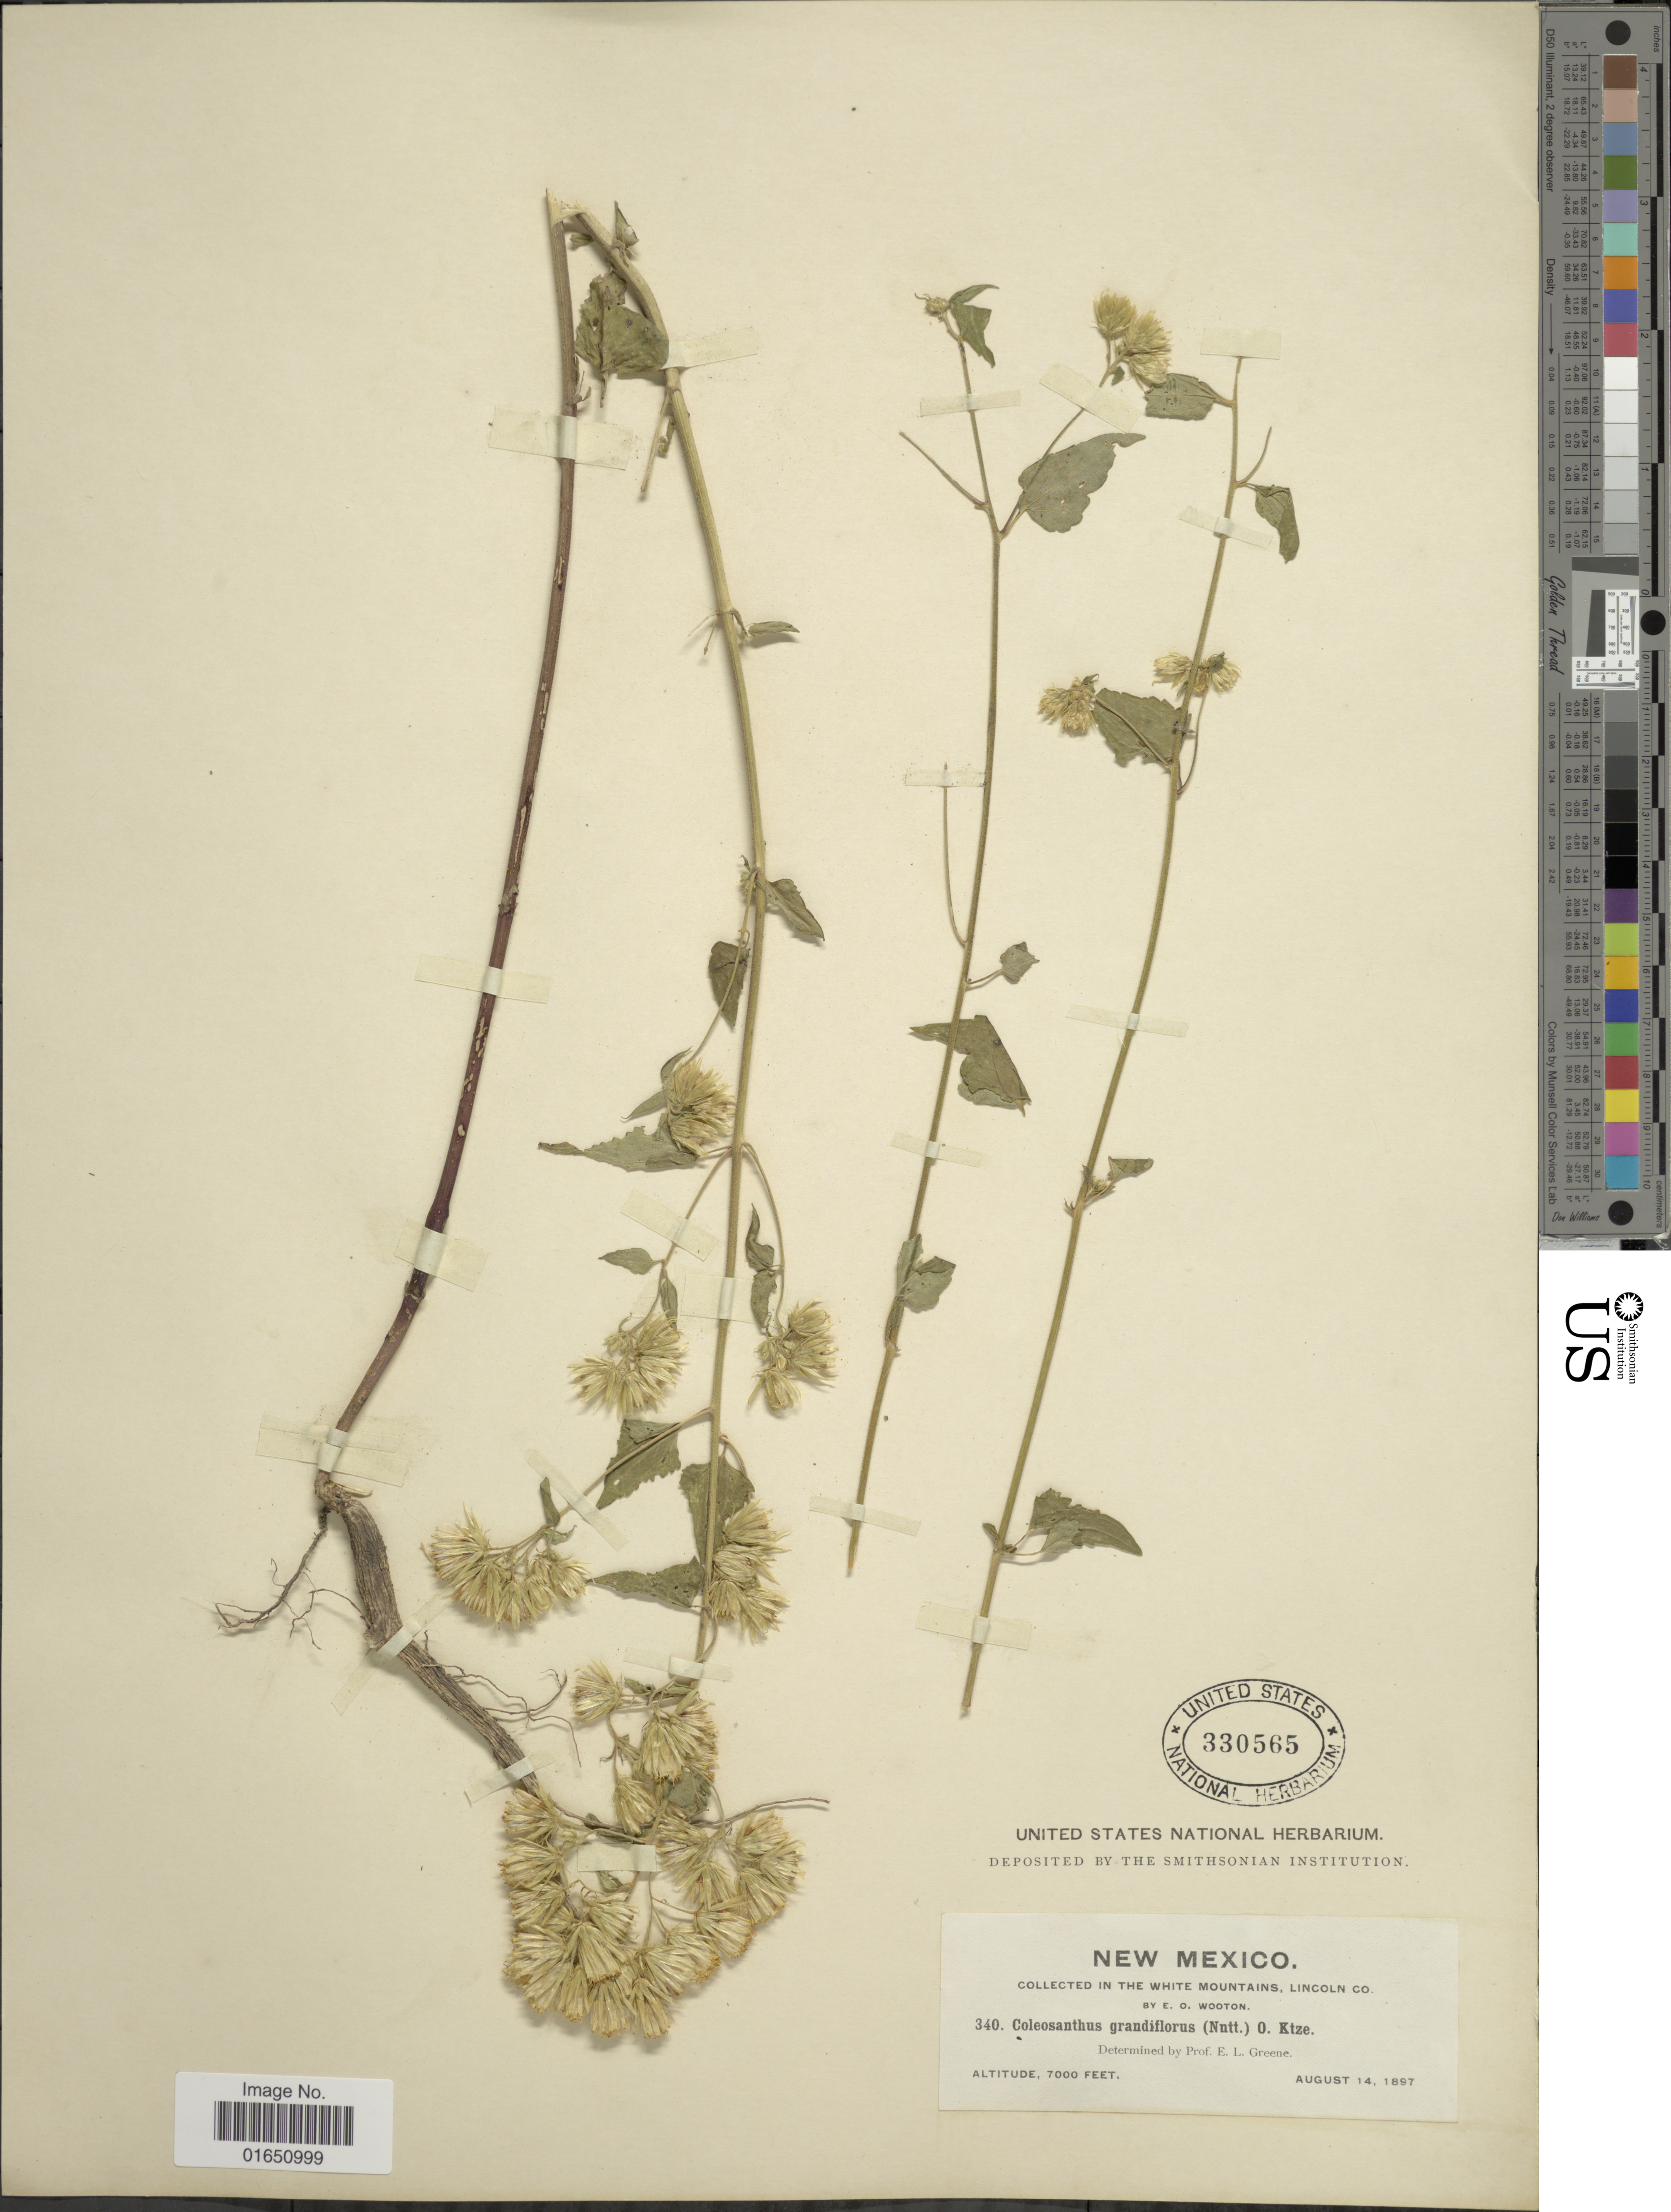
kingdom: Plantae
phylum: Tracheophyta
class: Magnoliopsida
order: Asterales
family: Asteraceae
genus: Brickellia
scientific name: Brickellia grandiflora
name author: (Hook.) Nutt.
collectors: E. O. Wooton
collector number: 340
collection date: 1897-08-14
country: United States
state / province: New Mexico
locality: In the White Mountains, Lincoln Co.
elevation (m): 2134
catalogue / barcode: US 330565